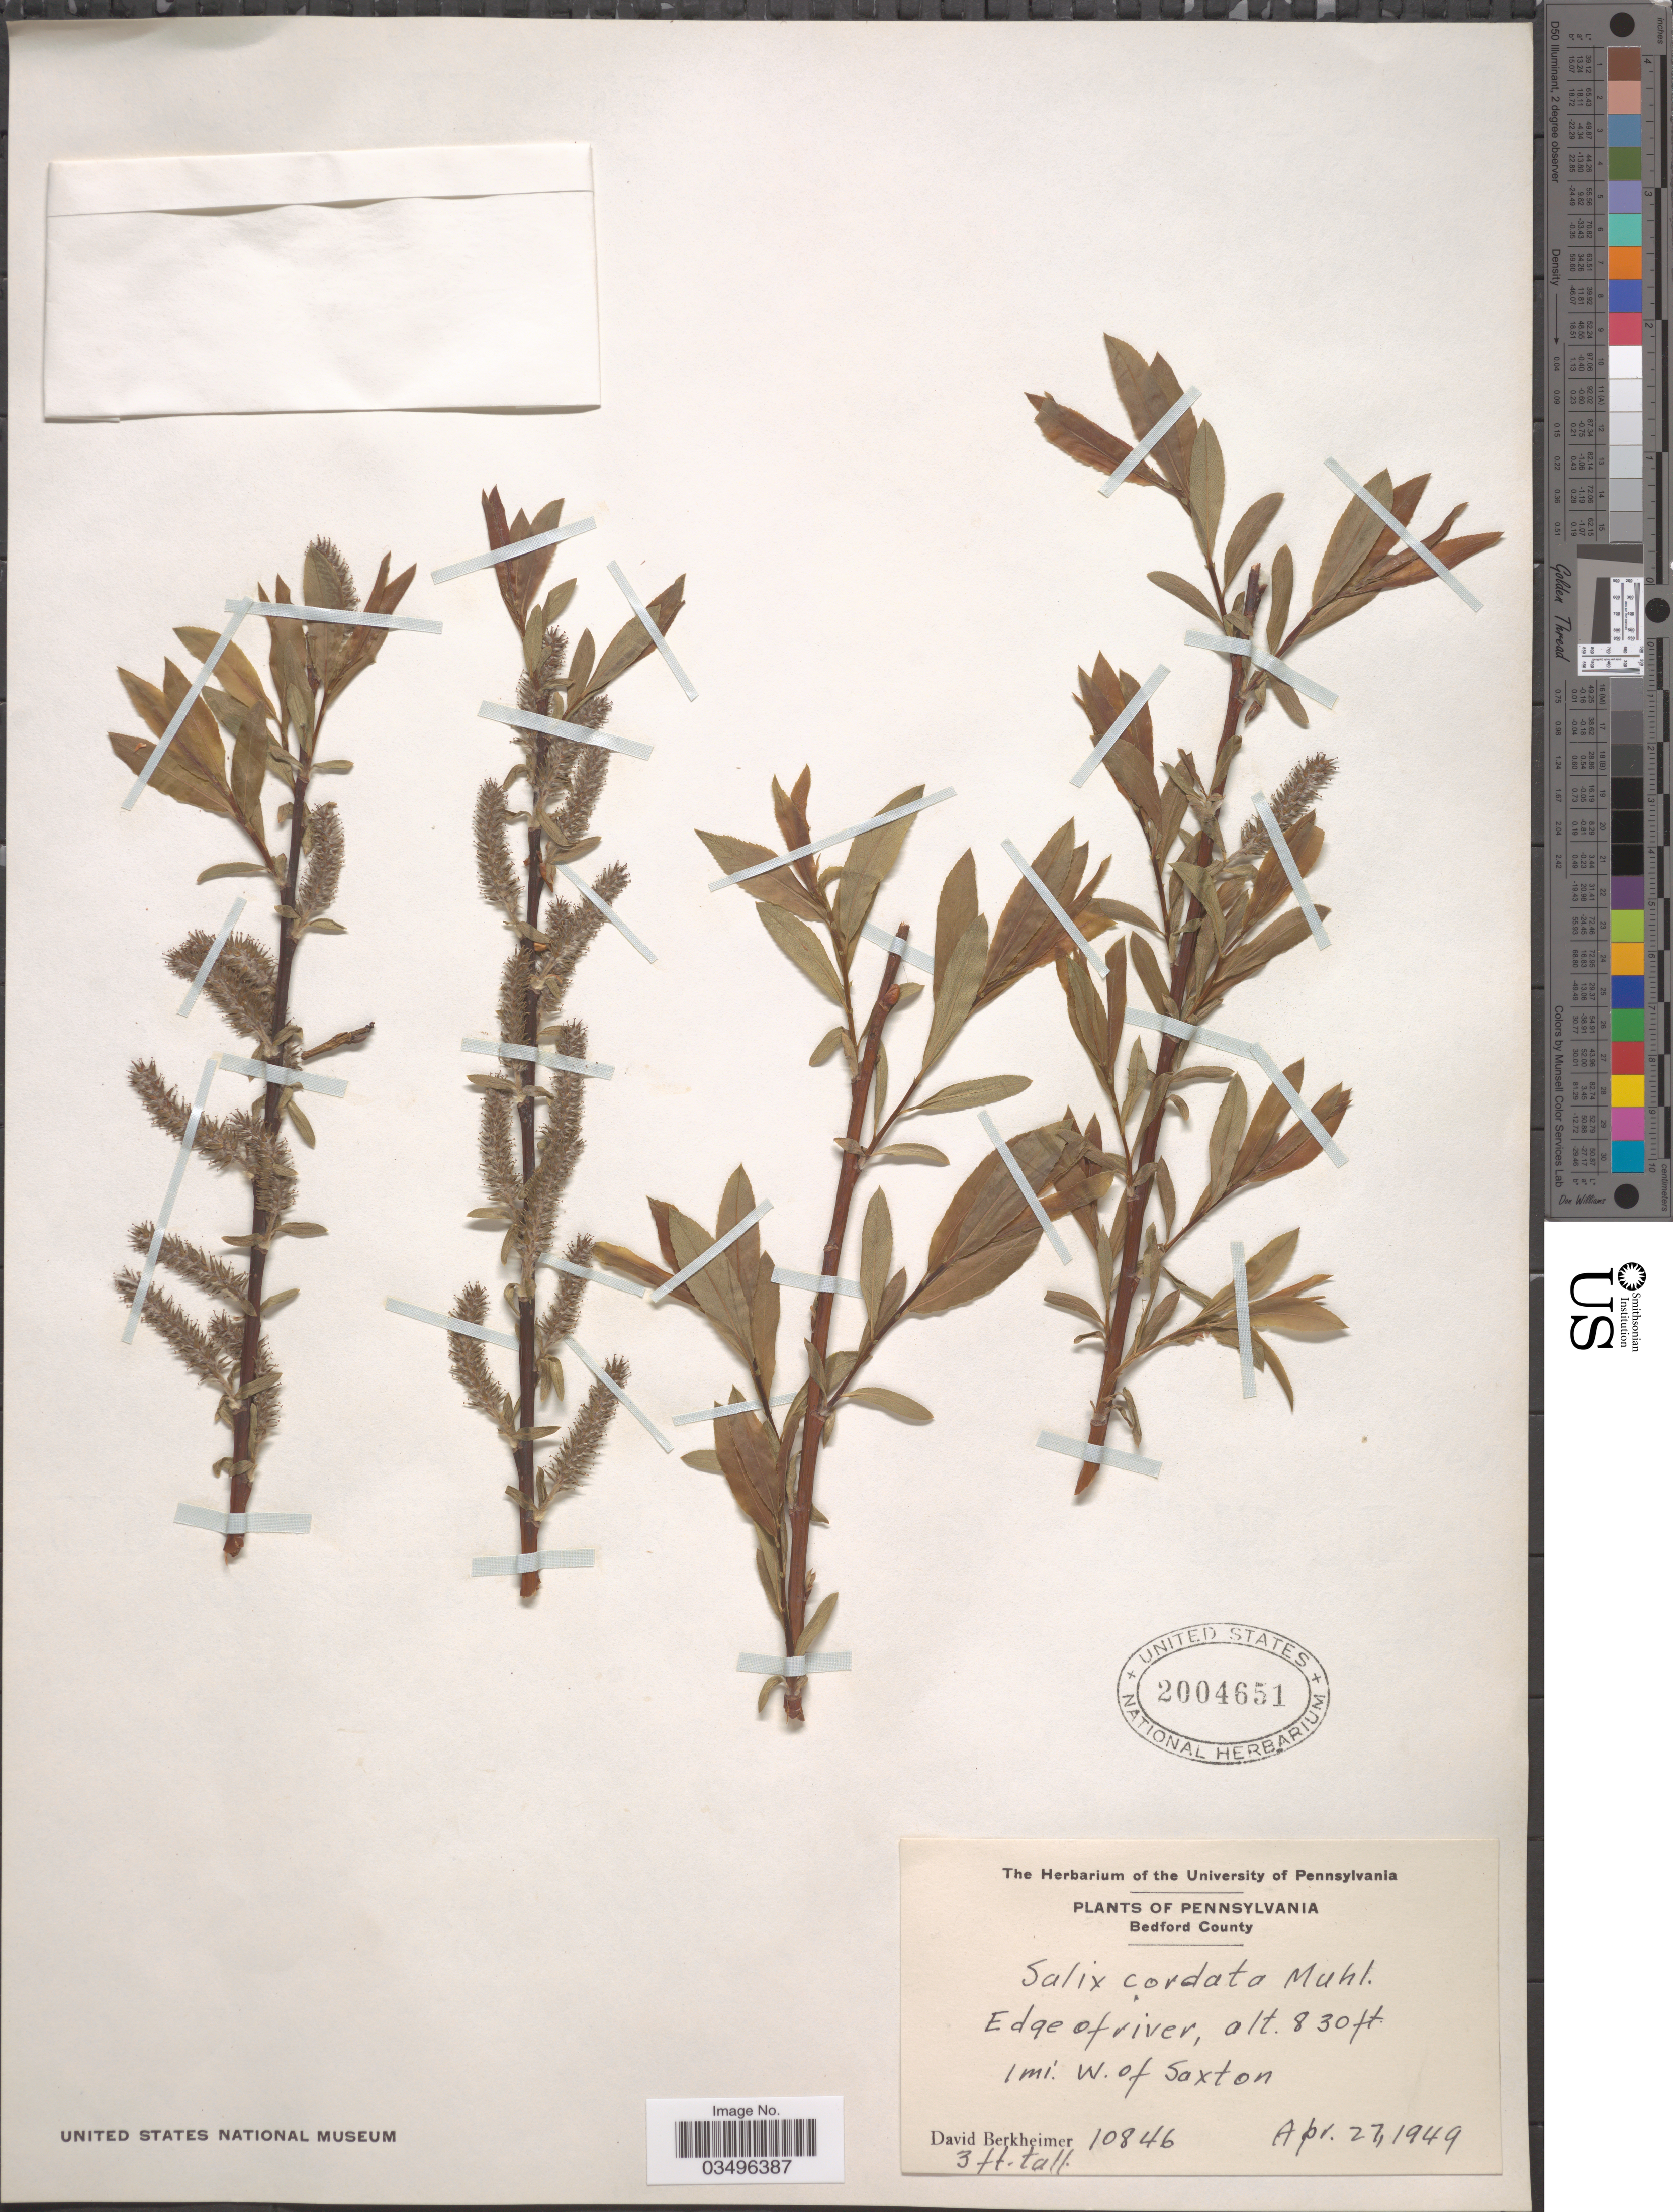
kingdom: Plantae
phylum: Tracheophyta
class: Magnoliopsida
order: Malpighiales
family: Salicaceae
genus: Salix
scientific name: Salix cordata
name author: Michx.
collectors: D. Berkheimer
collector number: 10846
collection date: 1949-04-27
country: United States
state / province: Pennsylvania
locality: Bedford County. Edge of river. 1 mi. W. of Saxton.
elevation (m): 253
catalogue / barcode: US 2004651